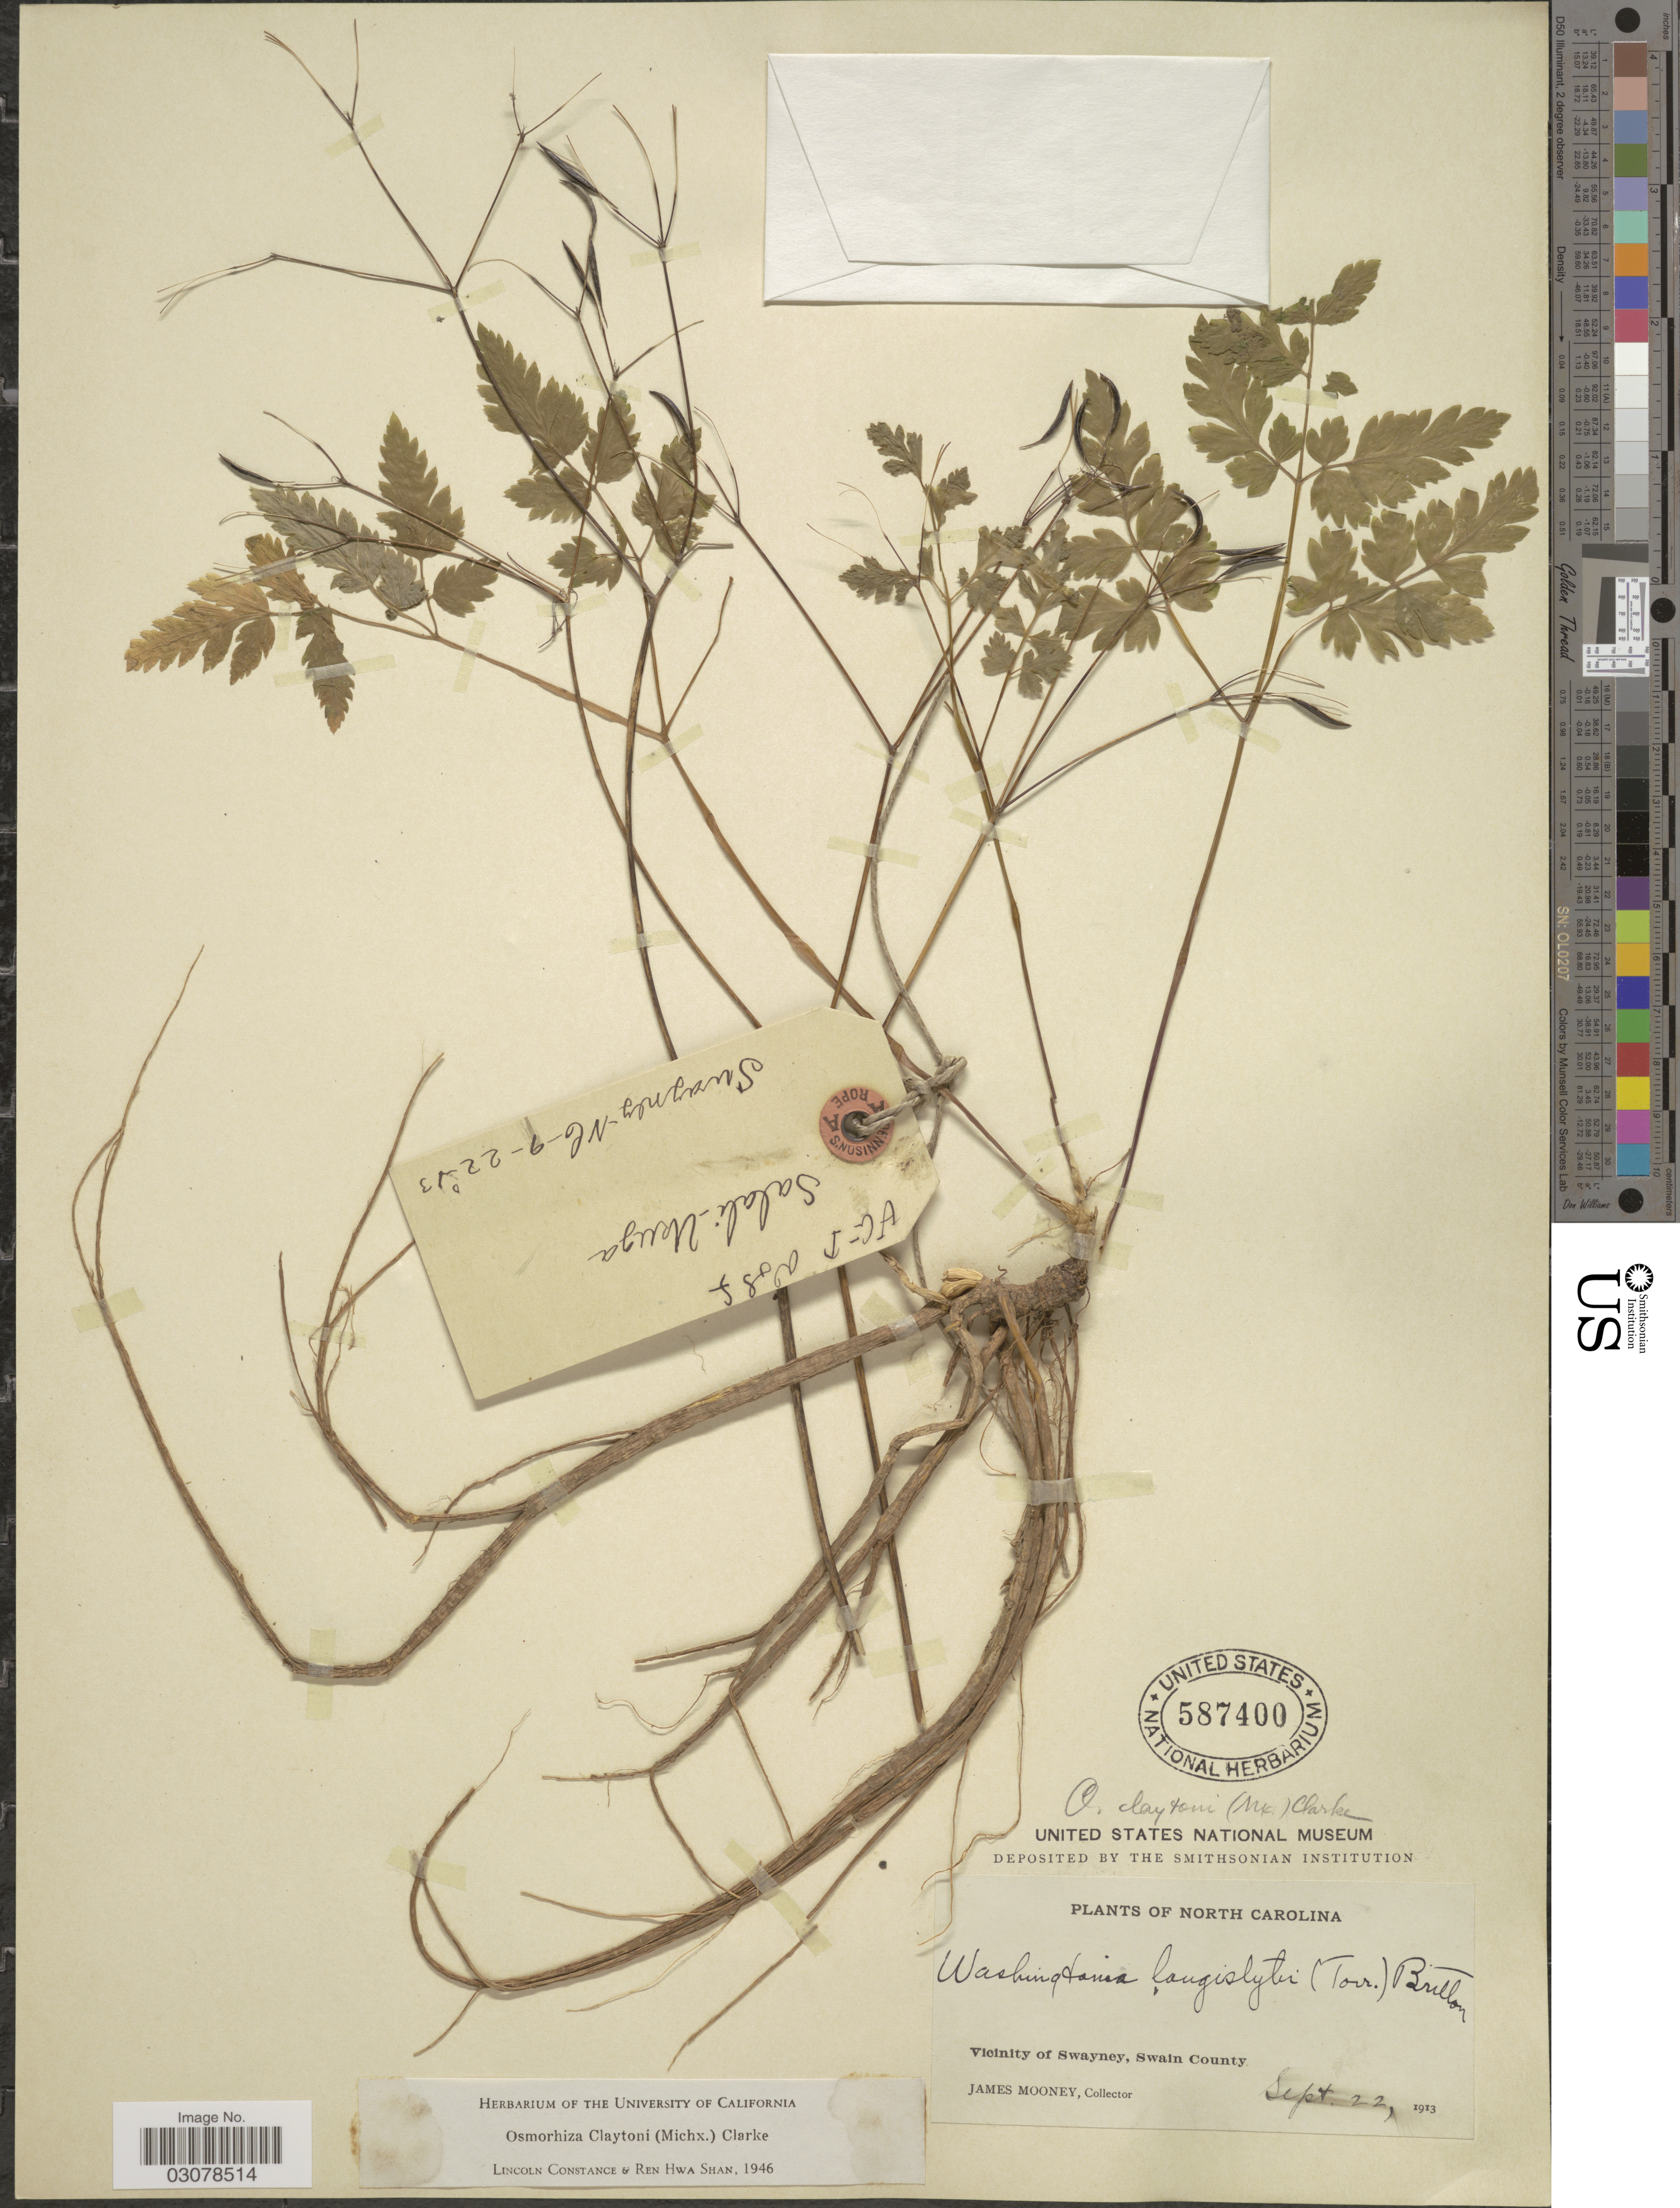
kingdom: Plantae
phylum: Tracheophyta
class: Magnoliopsida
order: Apiales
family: Apiaceae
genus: Osmorhiza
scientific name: Osmorhiza claytonii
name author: (Michx.) C.B. Clarke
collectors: J. Mooney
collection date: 1913-09-22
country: United States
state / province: North Carolina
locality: Vicinity of Swayney, Swain County.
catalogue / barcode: US 587400